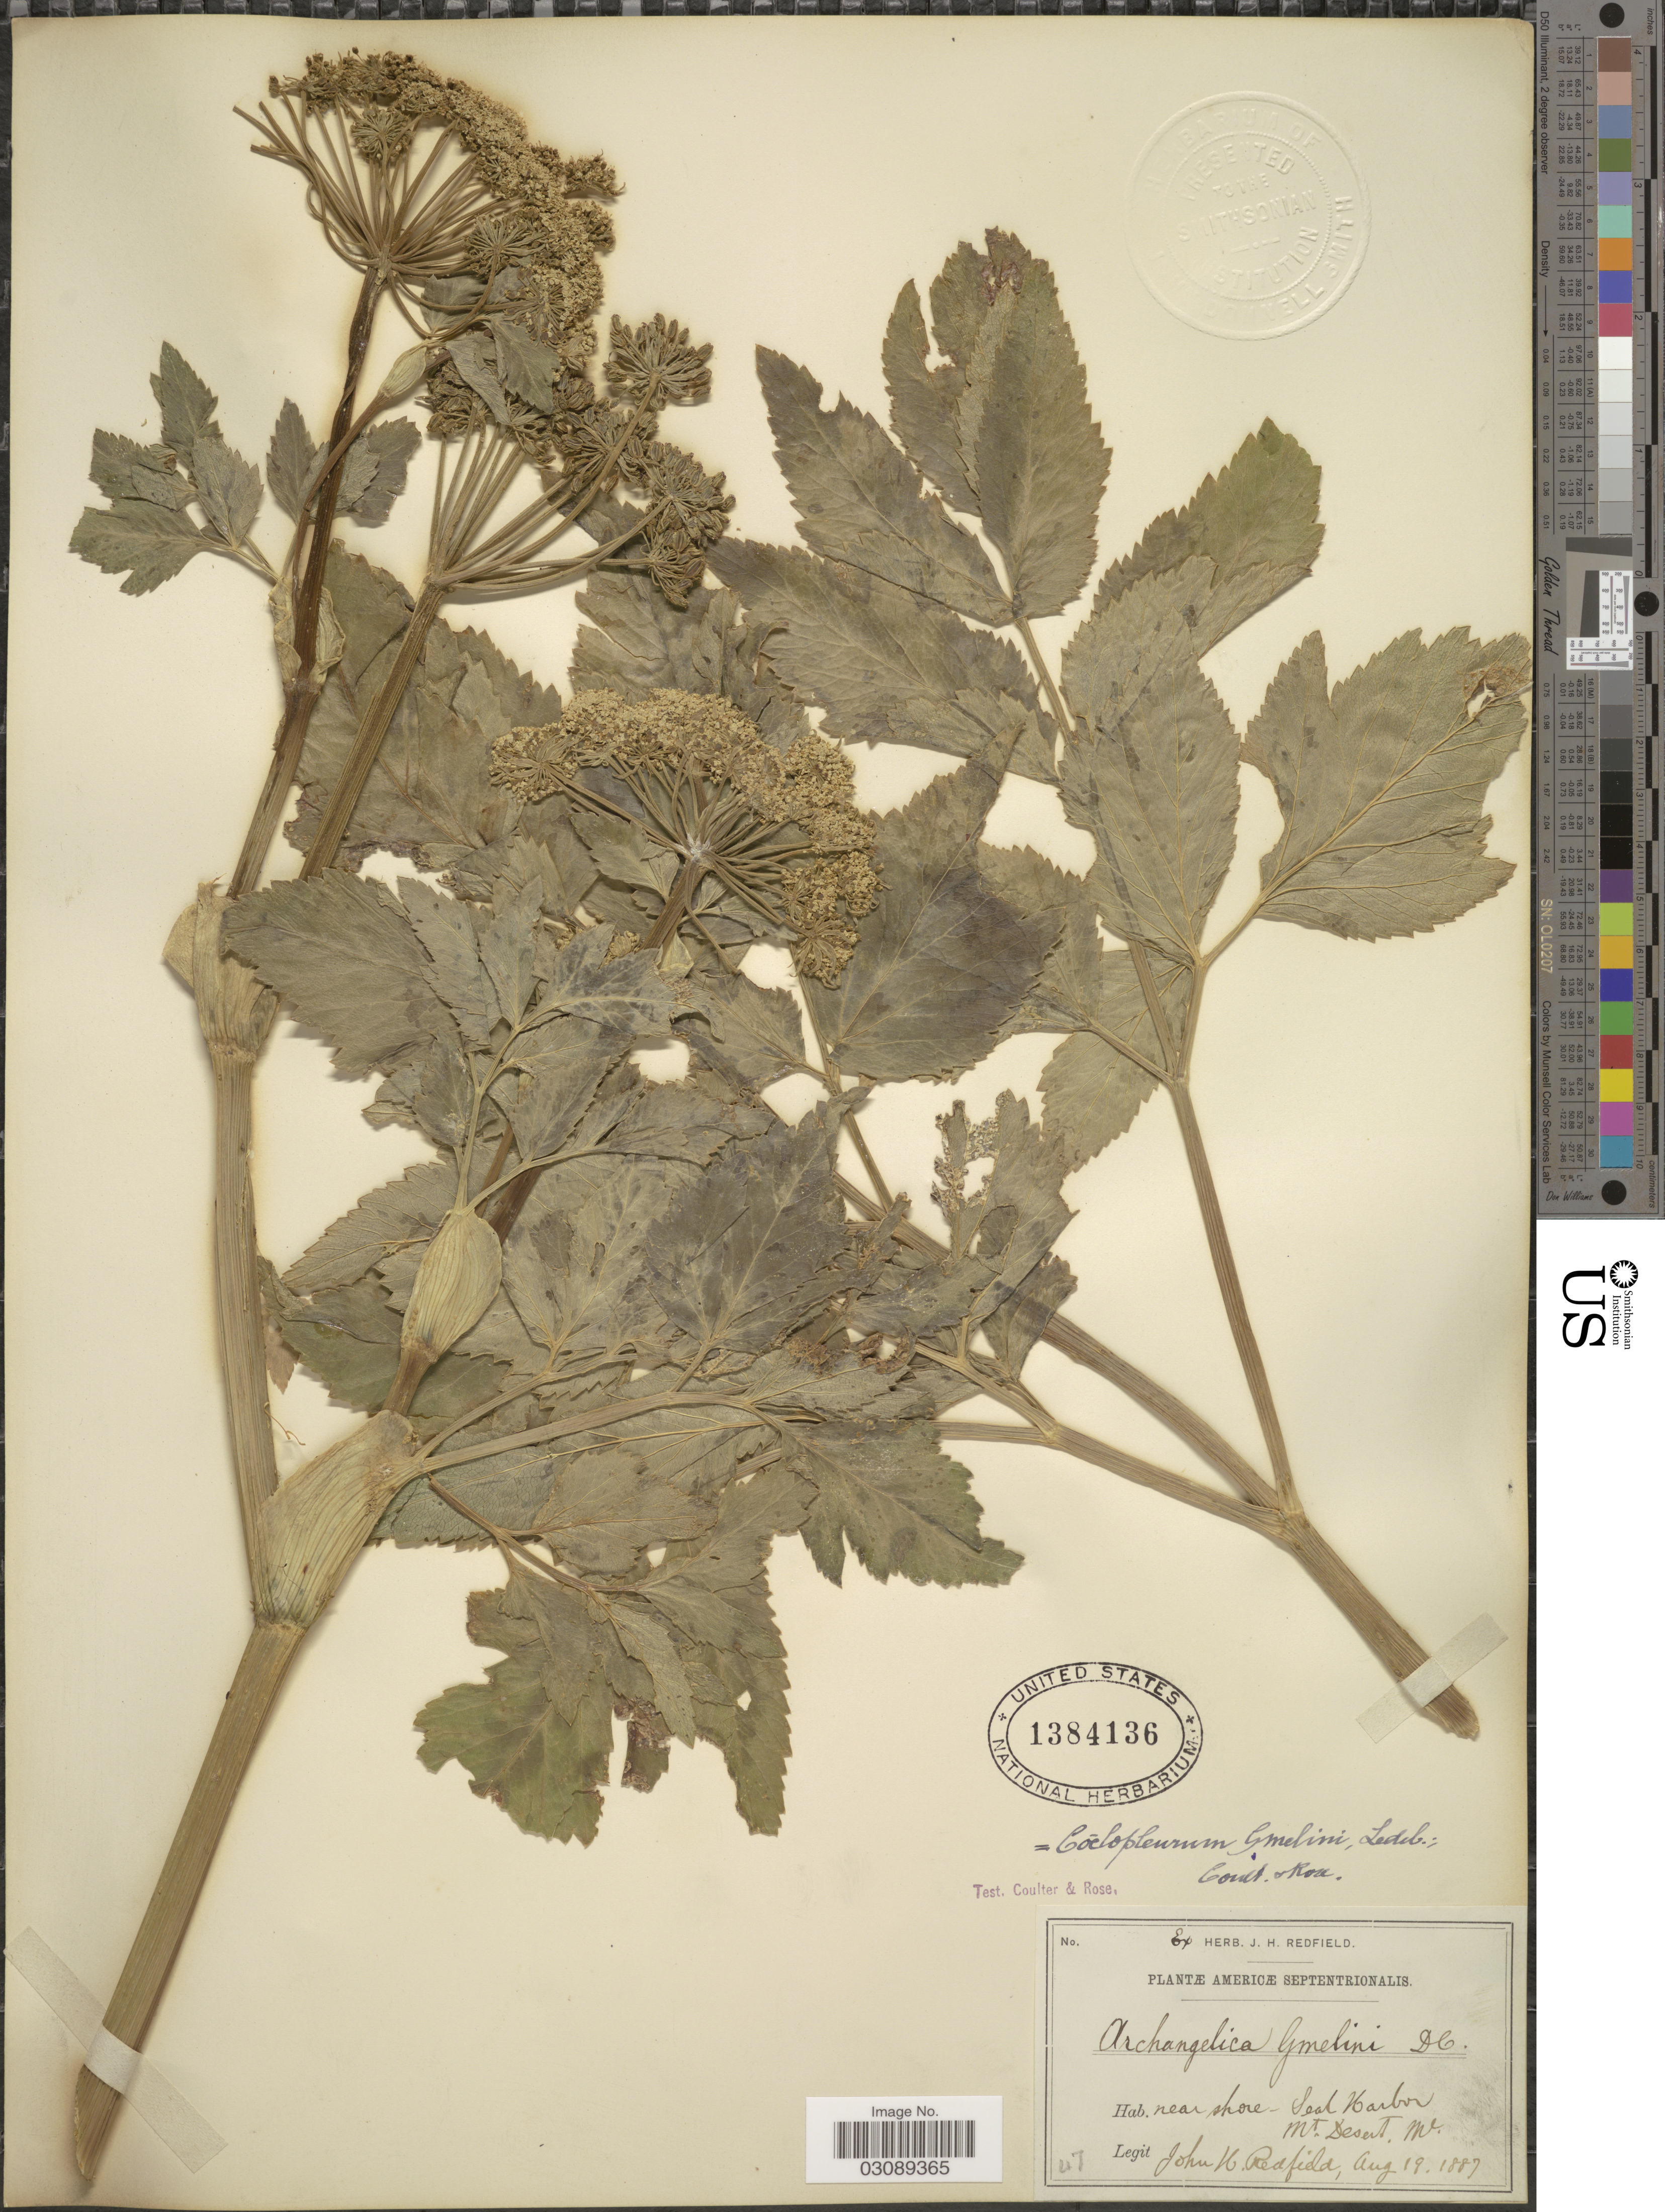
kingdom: Plantae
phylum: Tracheophyta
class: Magnoliopsida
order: Apiales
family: Apiaceae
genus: Coelopleurum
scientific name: Coelopleurum gmelinii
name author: (DC.) Ledeb.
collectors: J. Redfield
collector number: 47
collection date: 1887-08-19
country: United States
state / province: Maine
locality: Americæ Septentrionalis. Near shore - Seal Harbor. Mt. Desert.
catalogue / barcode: US 1384136